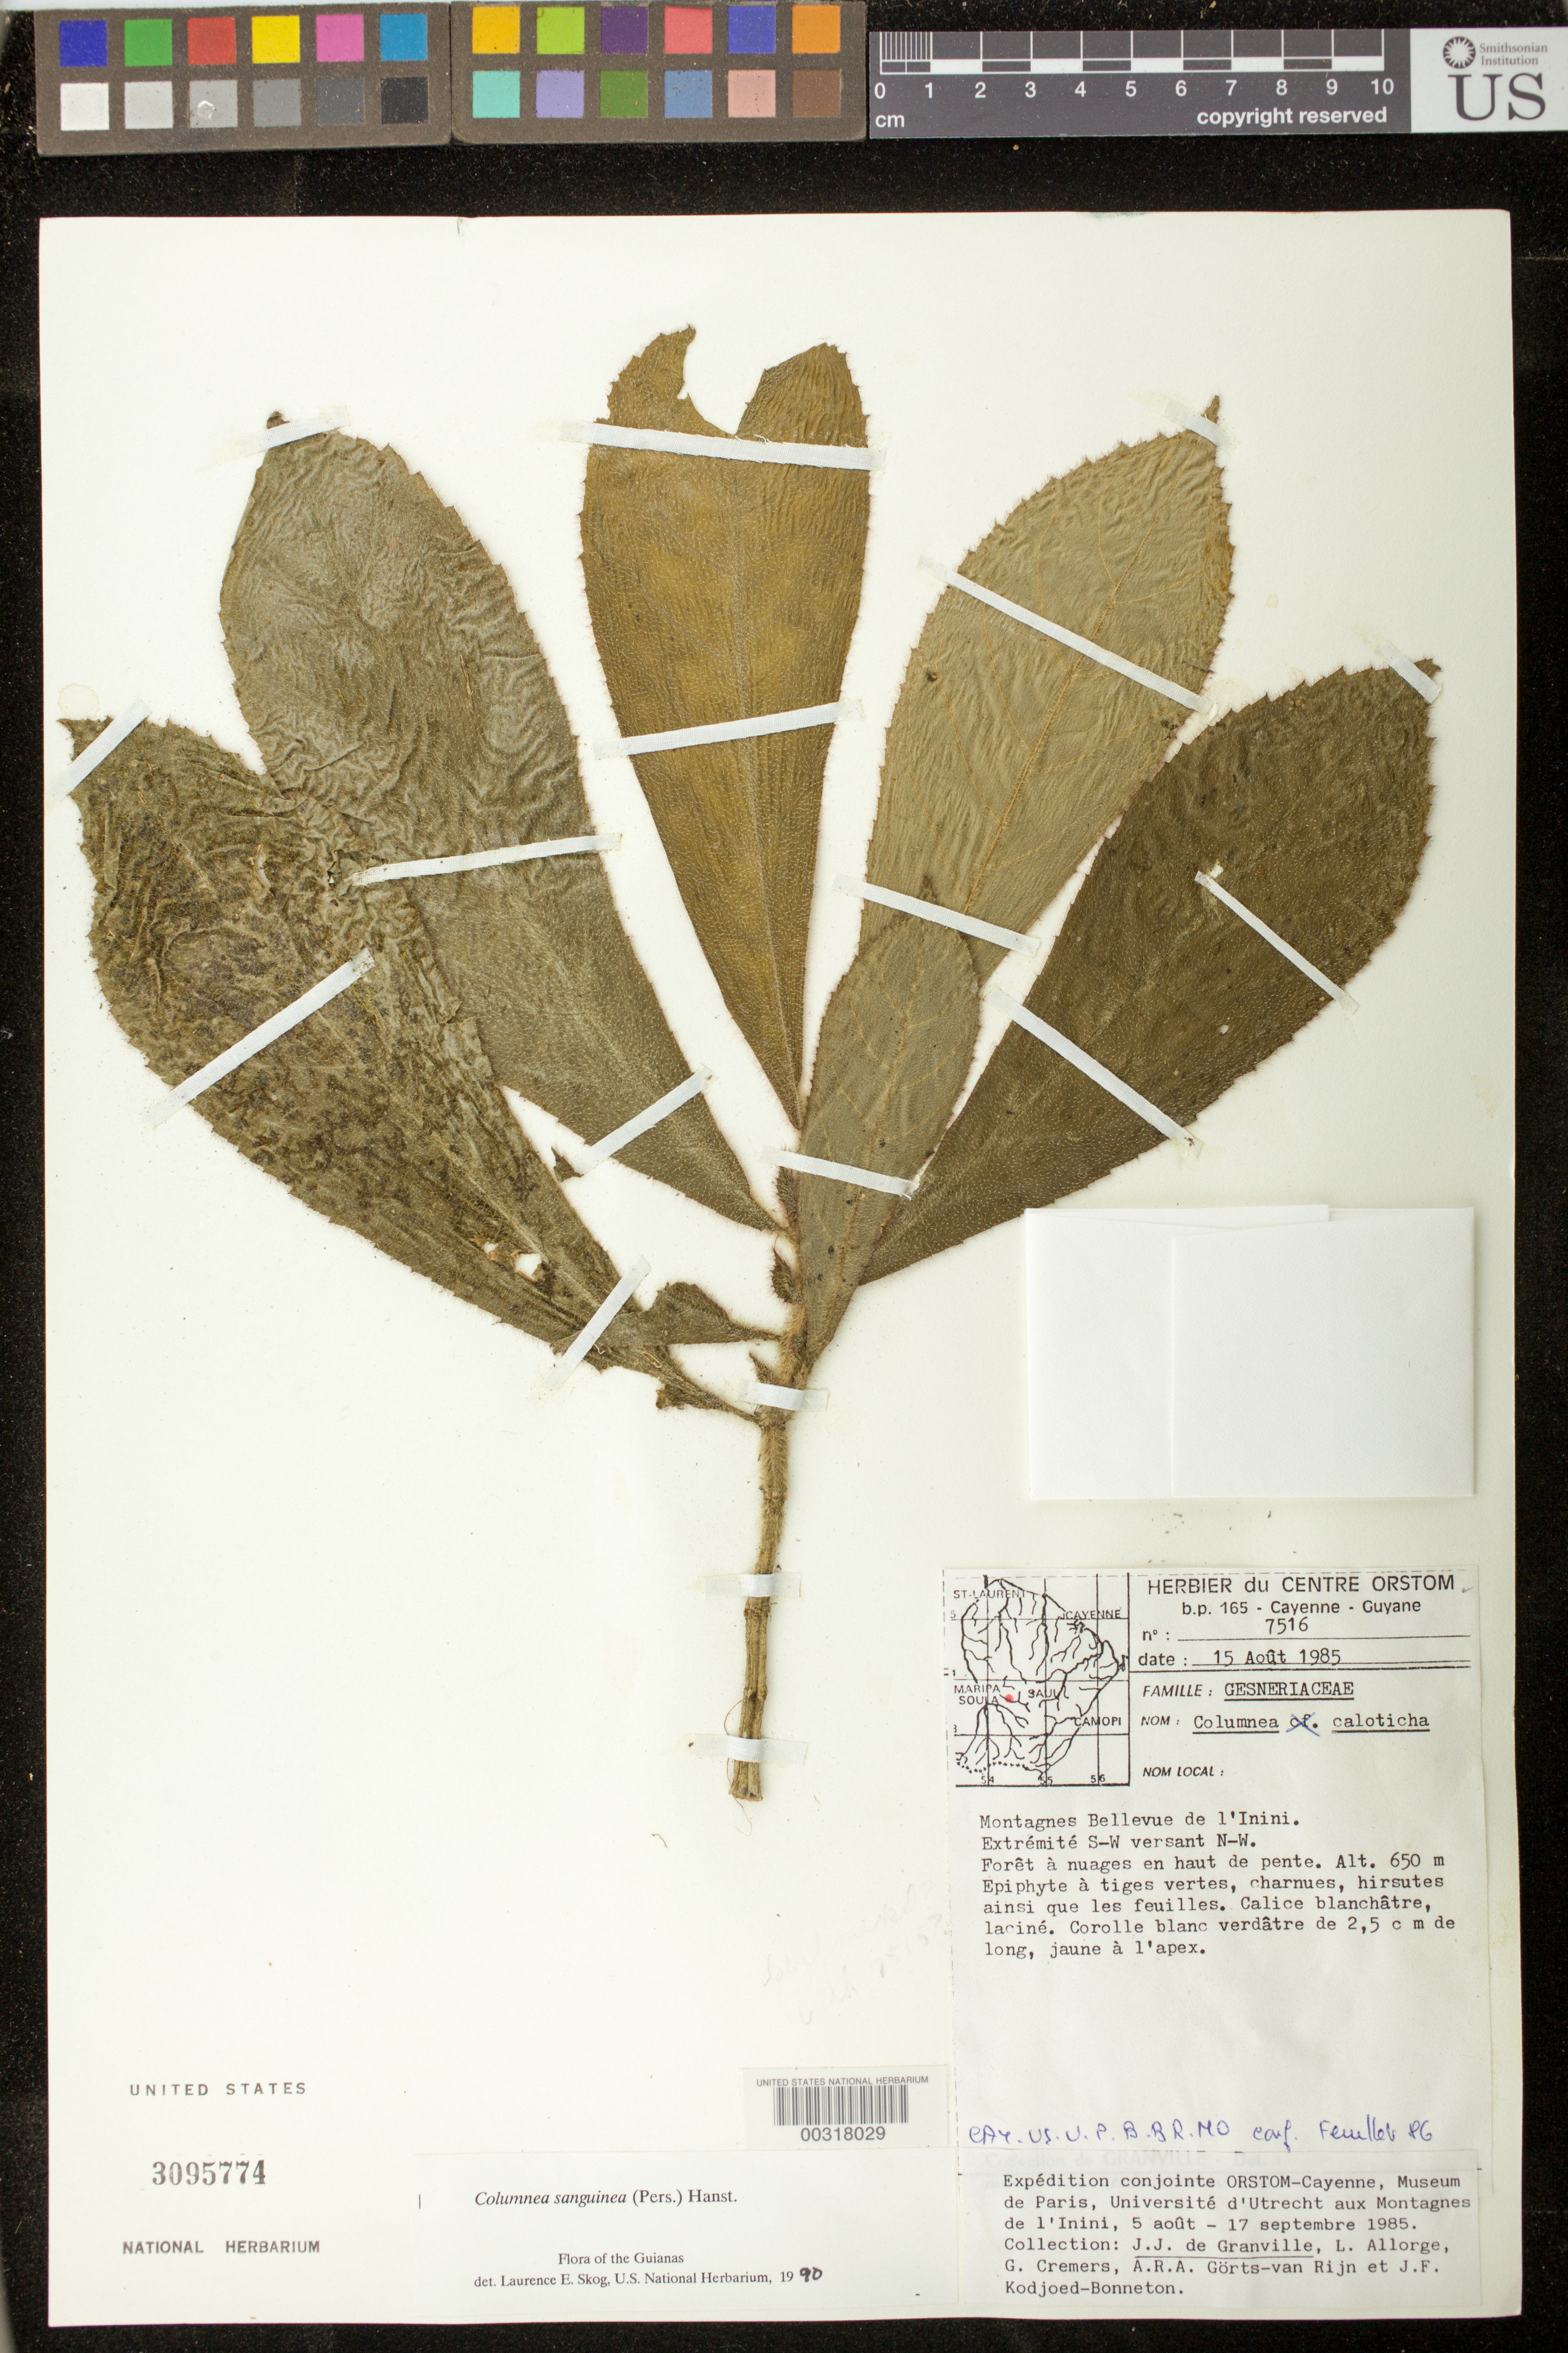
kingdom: Plantae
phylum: Tracheophyta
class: Magnoliopsida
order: Lamiales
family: Gesneriaceae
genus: Columnea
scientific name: Columnea sanguinea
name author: (Pers.) Hanst.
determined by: Skog, Laurence E.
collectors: J.-J. de Granville, L. Allorge, G. Cremers, A. .R. A. Görts-van Rijn & J. Kodjoed-Bonneton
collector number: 7516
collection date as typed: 15 Aug 1985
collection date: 1985-08-15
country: French Guiana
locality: Montagnes Bellevue de l'Inini; extrémité SW versant NW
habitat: Forêt à nuages en haut de pente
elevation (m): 650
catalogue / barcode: US 3095774